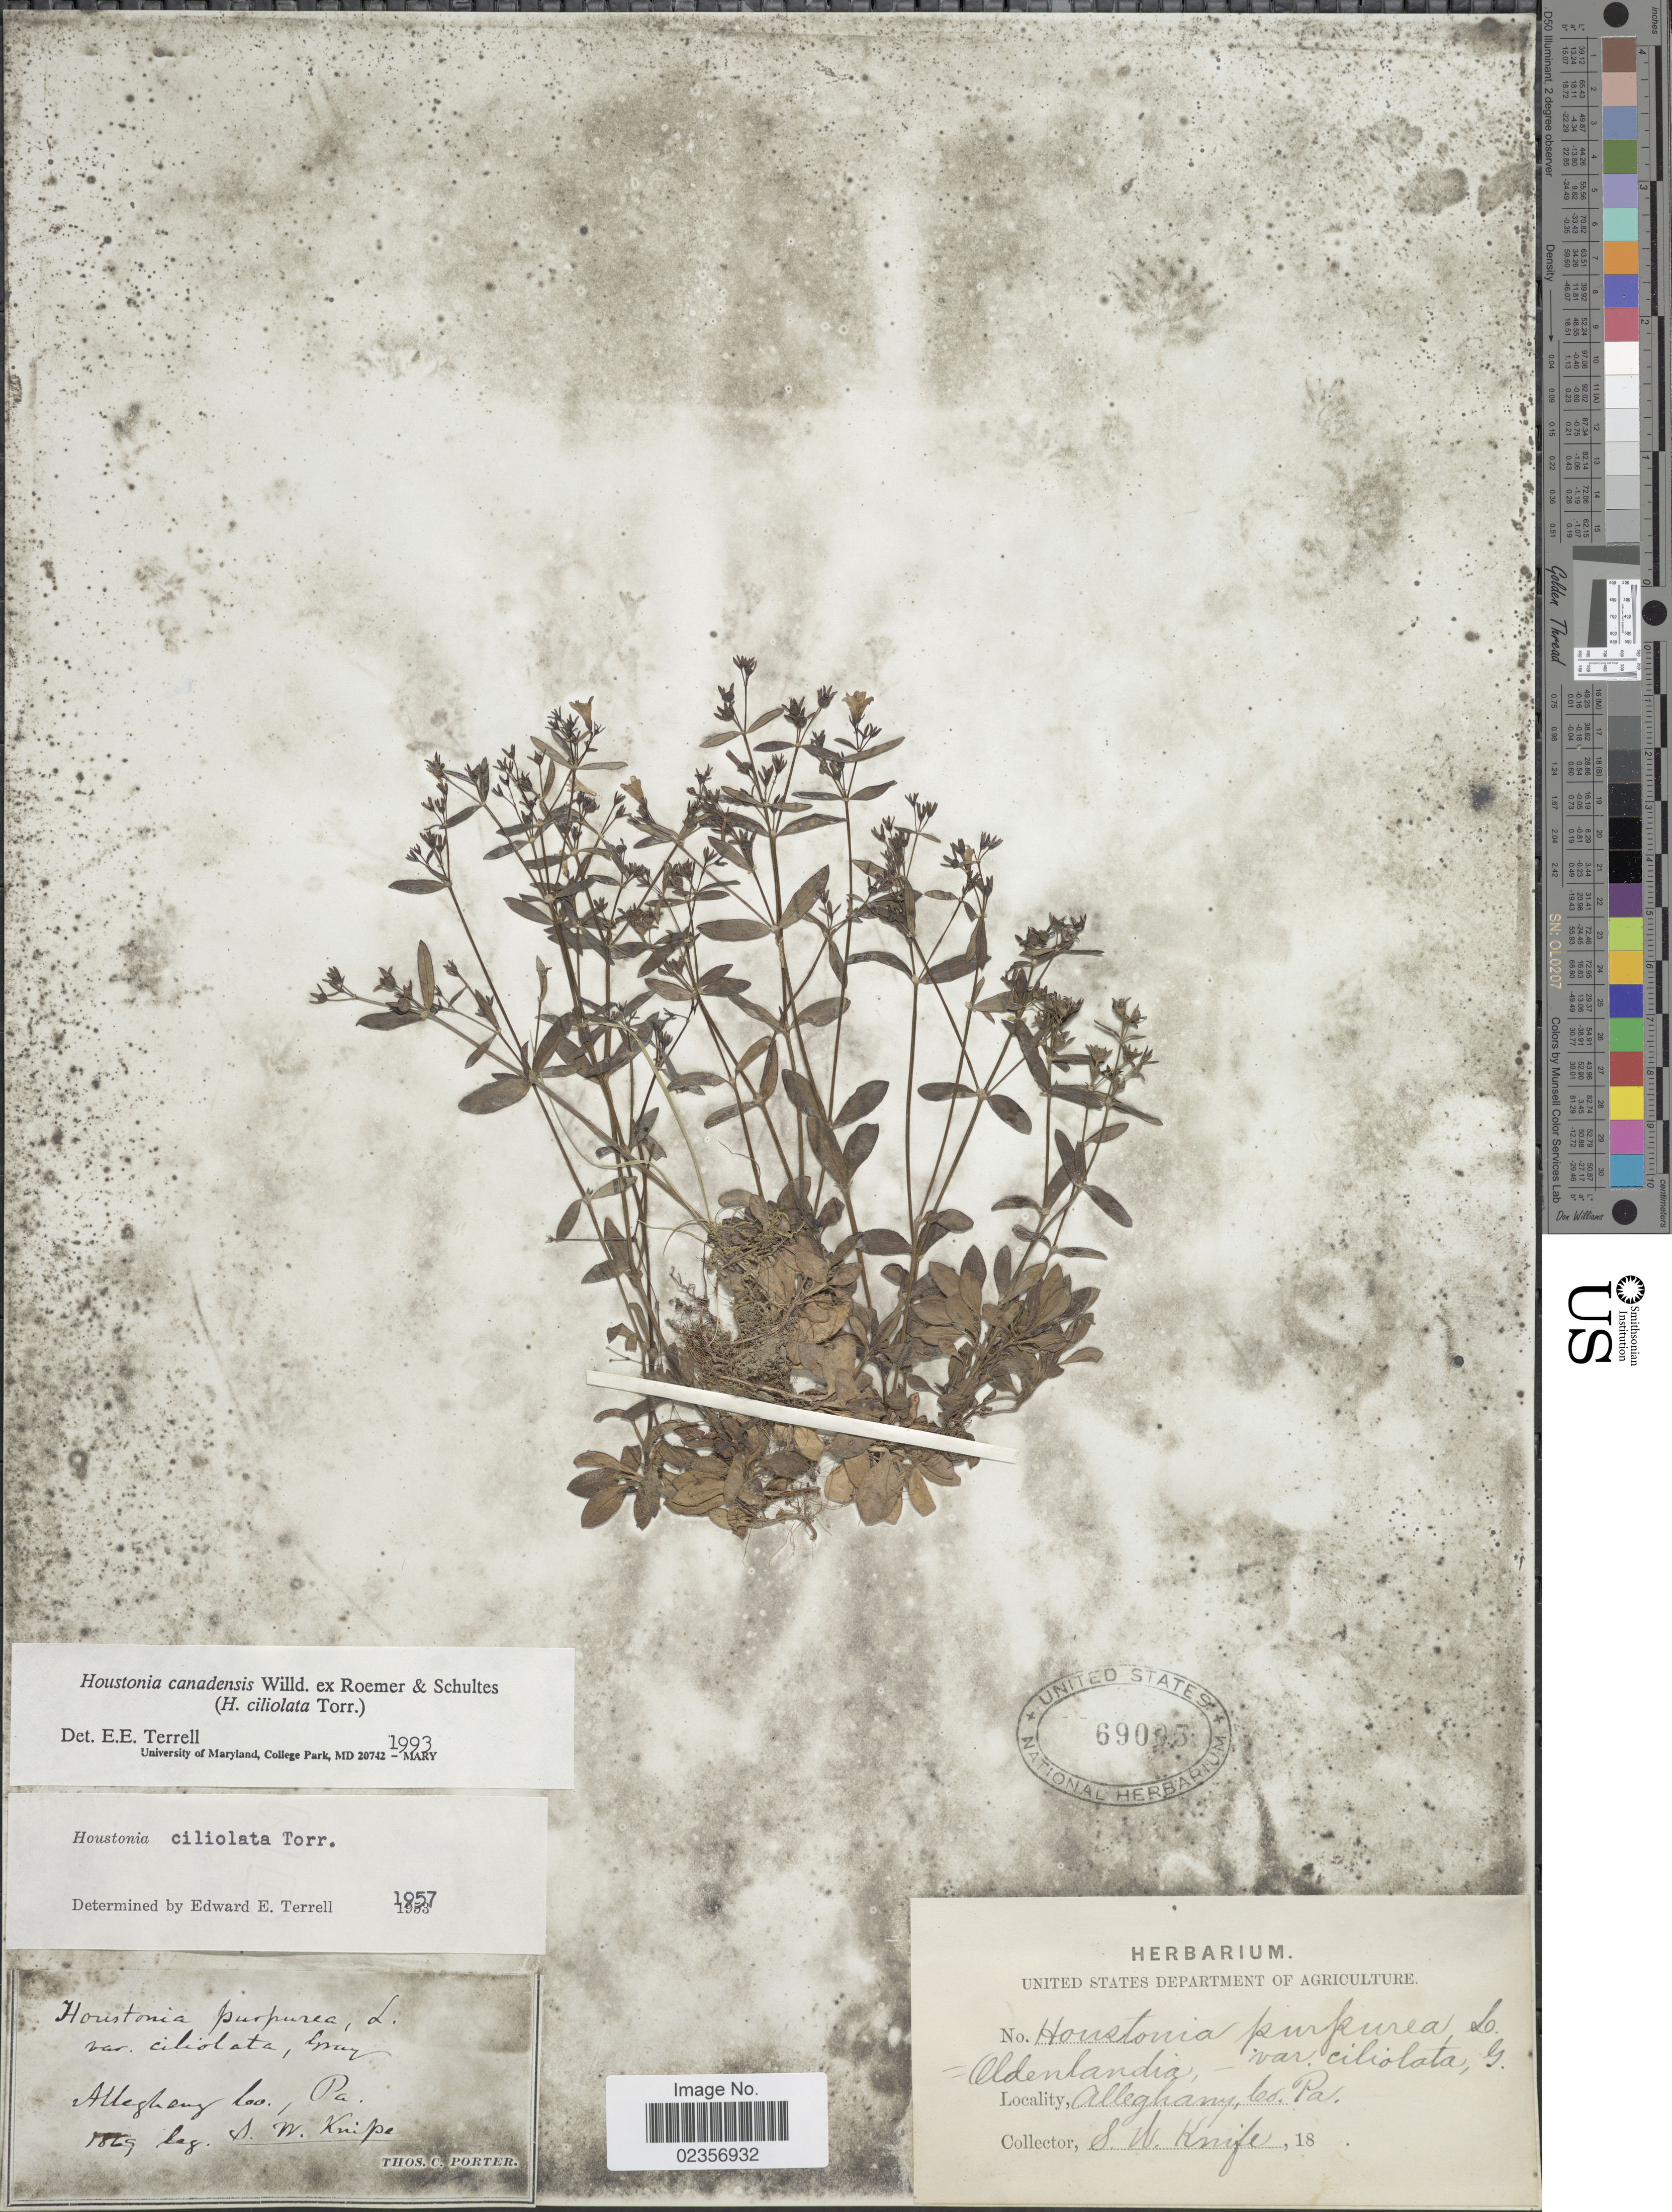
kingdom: Plantae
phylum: Tracheophyta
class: Magnoliopsida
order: Gentianales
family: Rubiaceae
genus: Houstonia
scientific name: Houstonia canadensis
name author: Willd.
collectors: S. Knife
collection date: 1869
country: United States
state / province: Pennsylvania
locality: Allegheny Co.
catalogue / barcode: US 69005